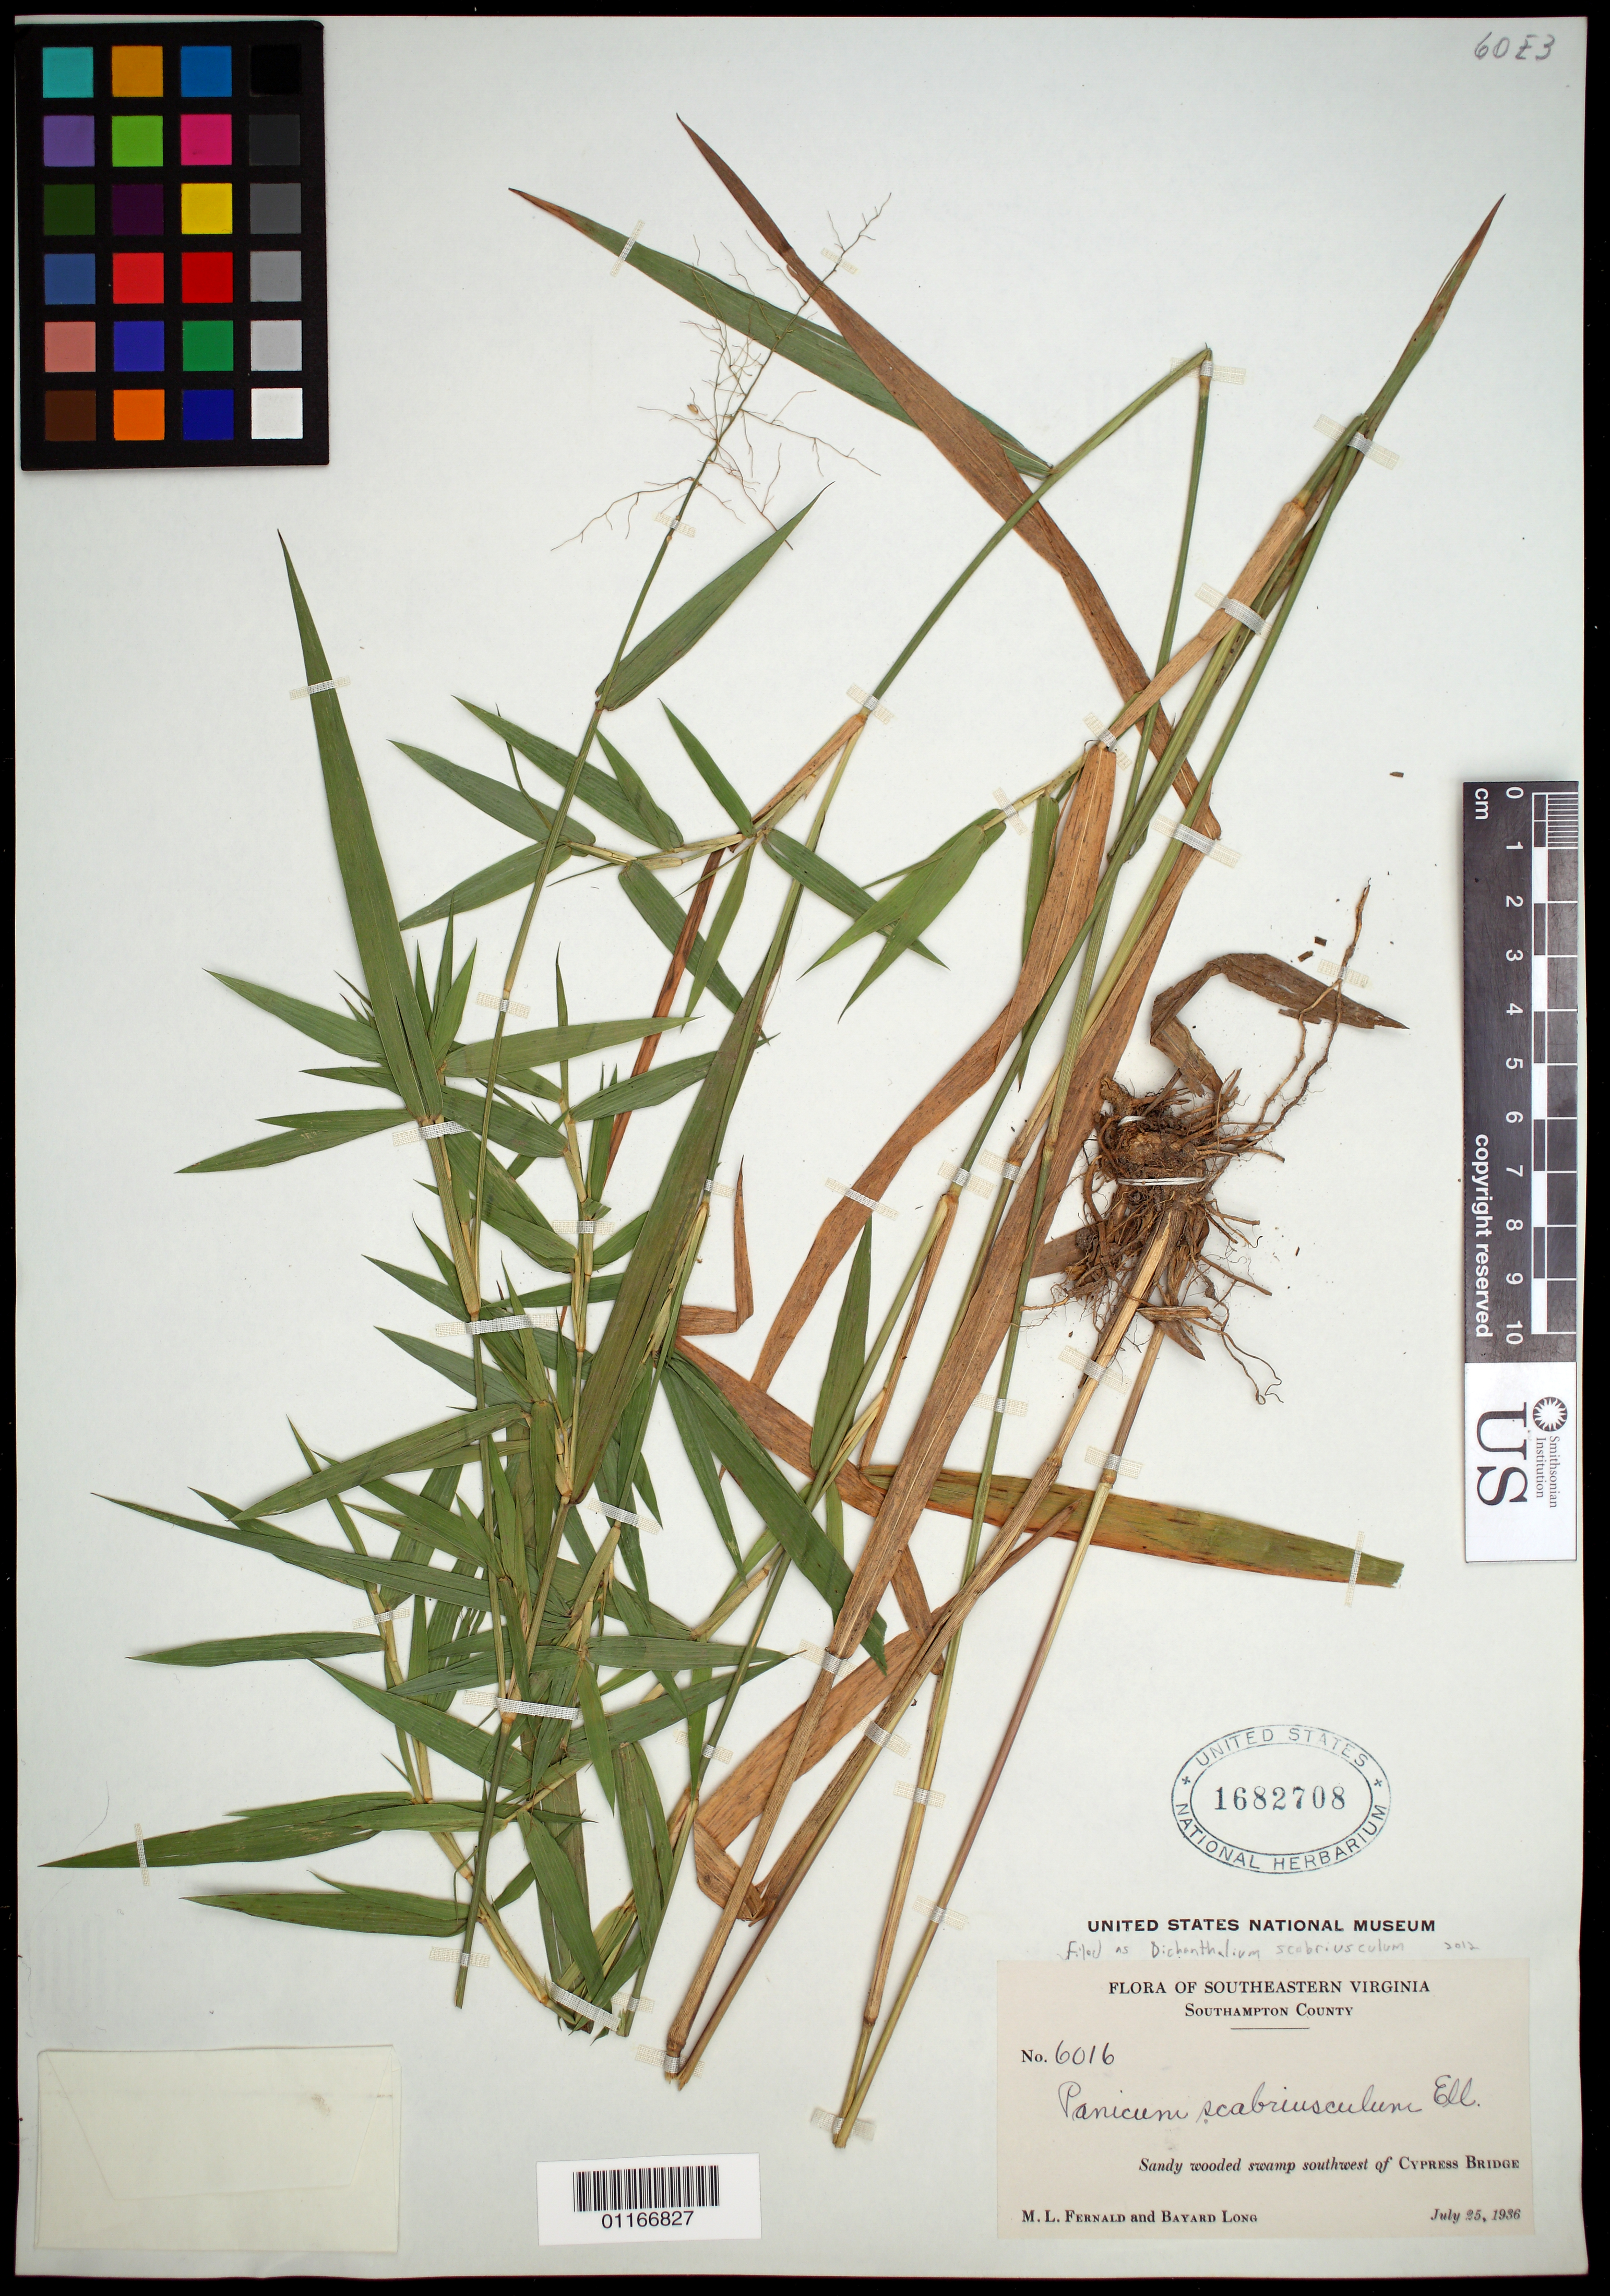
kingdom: Plantae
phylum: Tracheophyta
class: Liliopsida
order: Poales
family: Poaceae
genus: Dichanthelium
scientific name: Dichanthelium sabulorum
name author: (Lam.) Gould & C.A. Clark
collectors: M. L. Fernald & B. H. Long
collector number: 6016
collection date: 1936-07-25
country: United States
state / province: Virginia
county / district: Southampton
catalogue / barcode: US 1682708